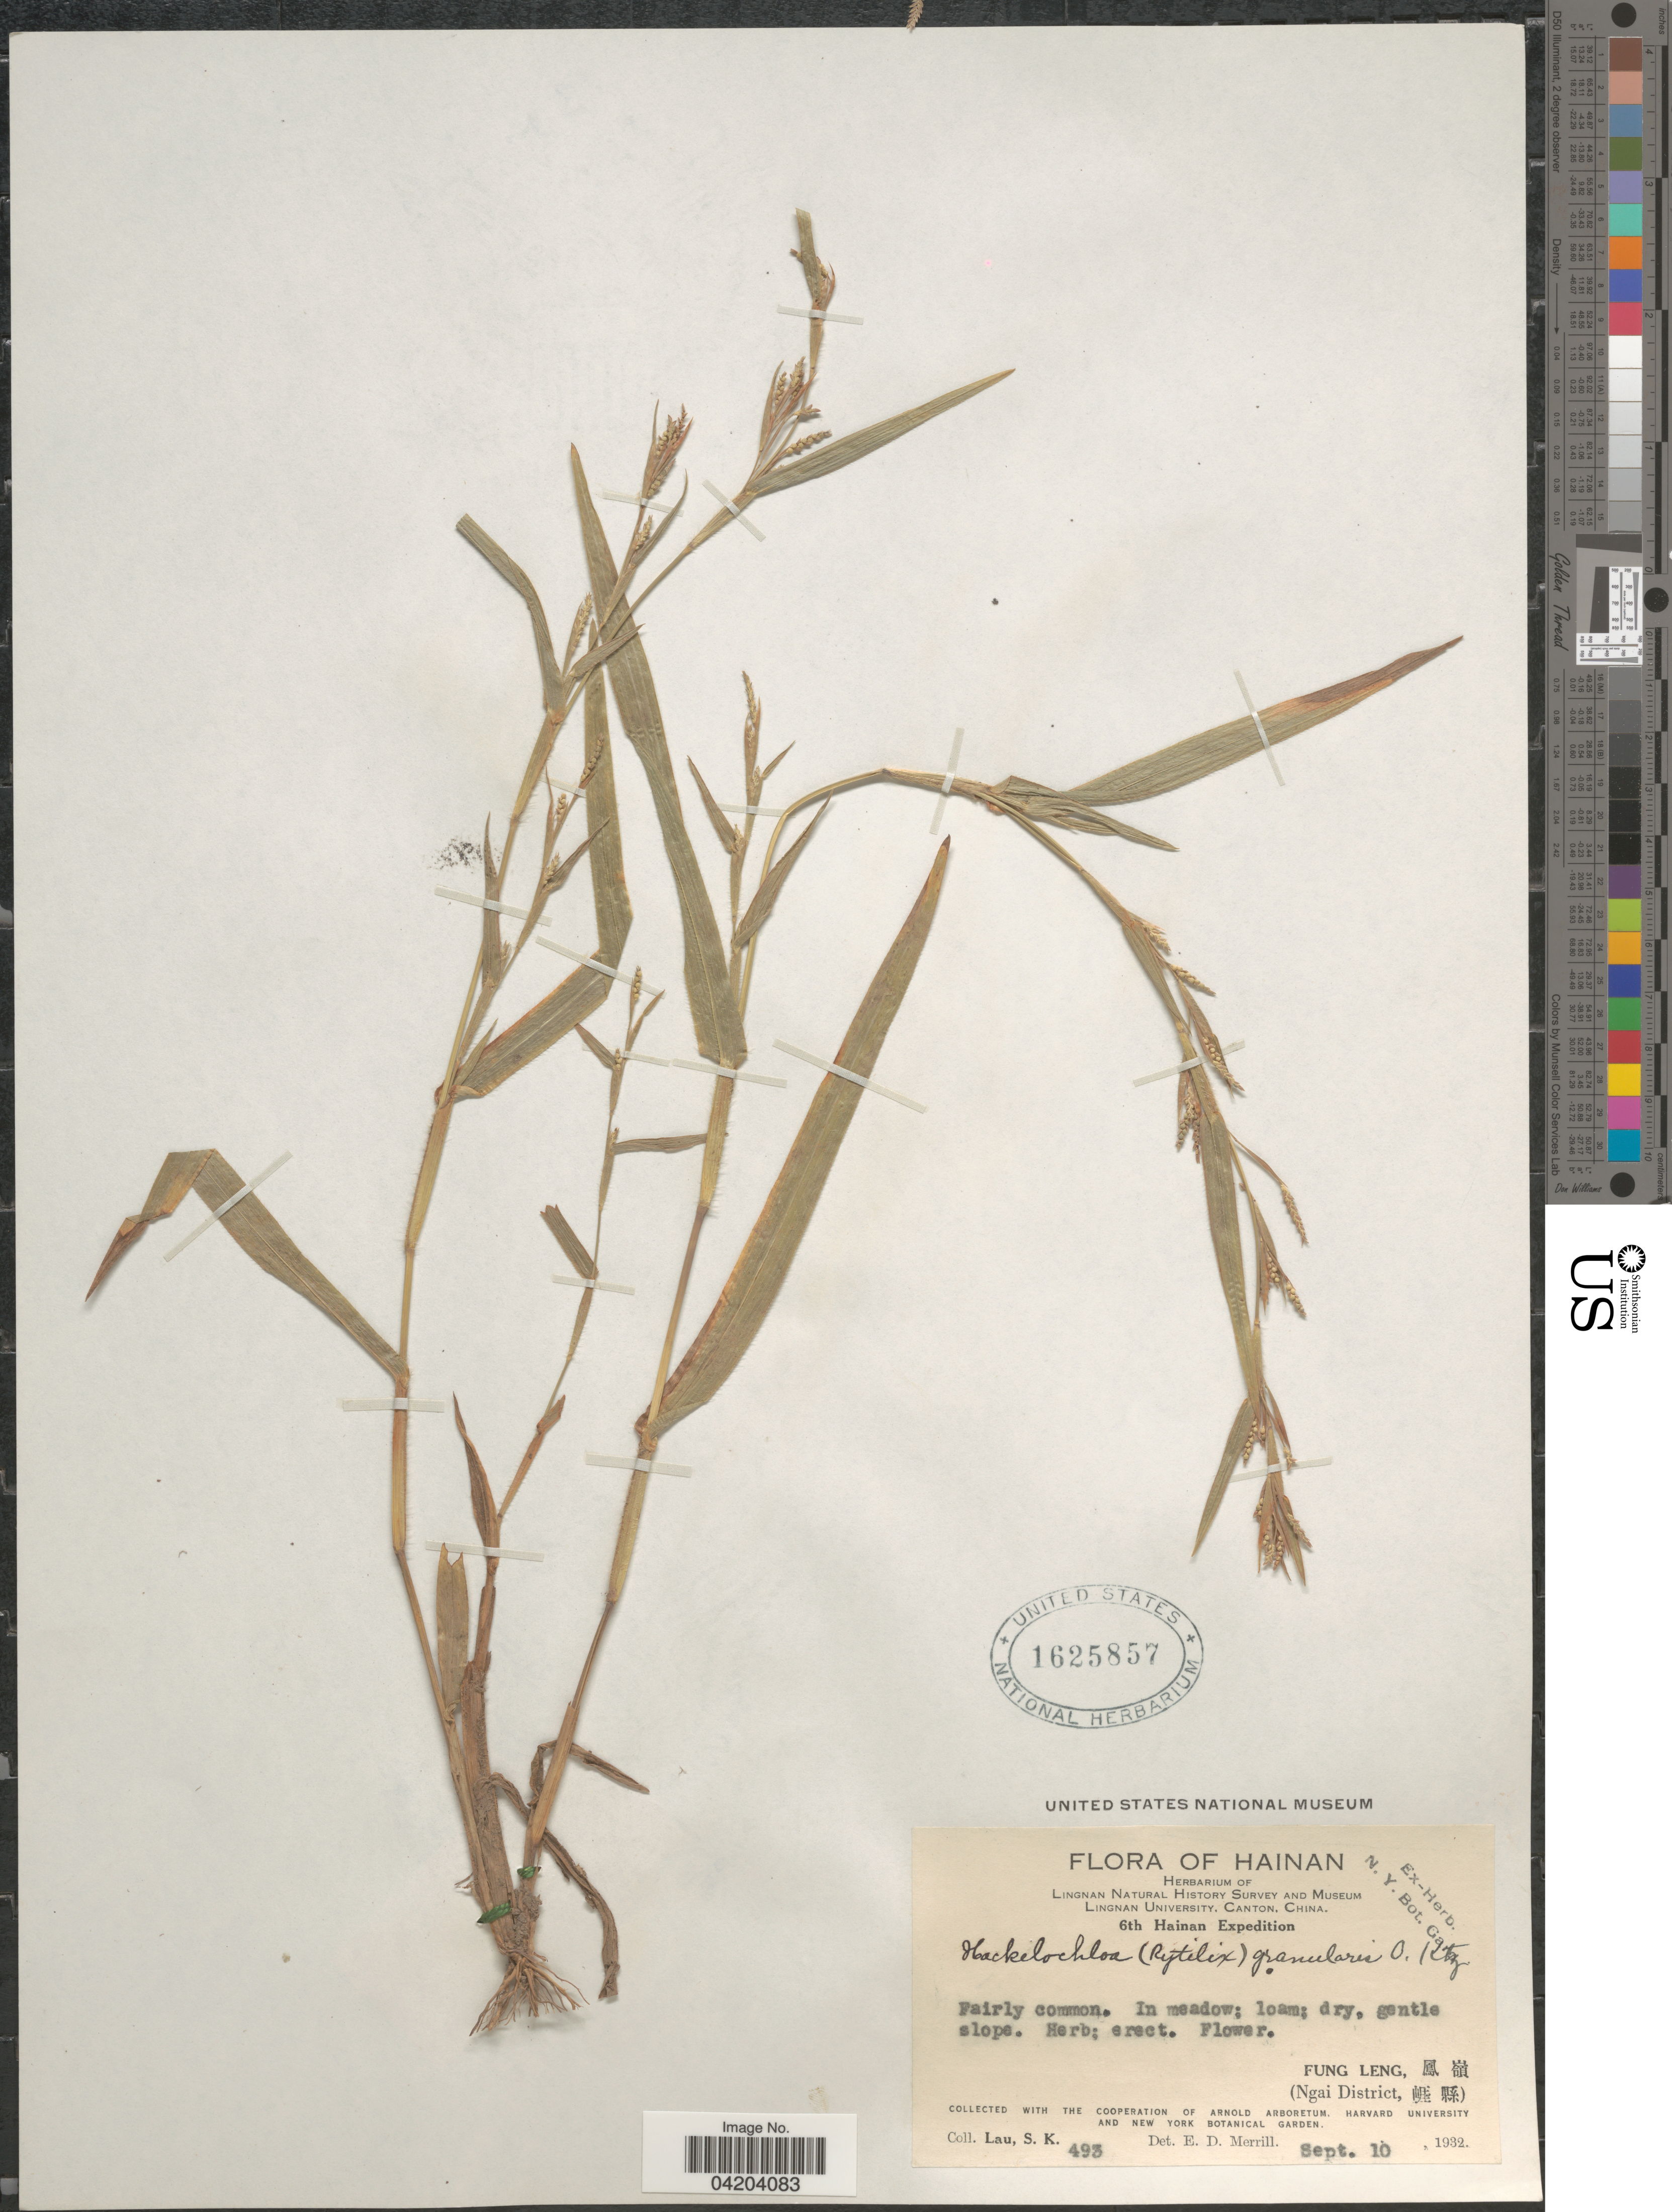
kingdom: Plantae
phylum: Tracheophyta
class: Liliopsida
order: Poales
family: Poaceae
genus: Mnesithea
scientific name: Mnesithea granularis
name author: (L.) de Koning & Sosef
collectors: S. K. Lau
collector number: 493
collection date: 1932-09-10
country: China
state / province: Hainan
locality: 6th Hainan Expedition. Fung Leng (Ngai District)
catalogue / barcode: US 1625857